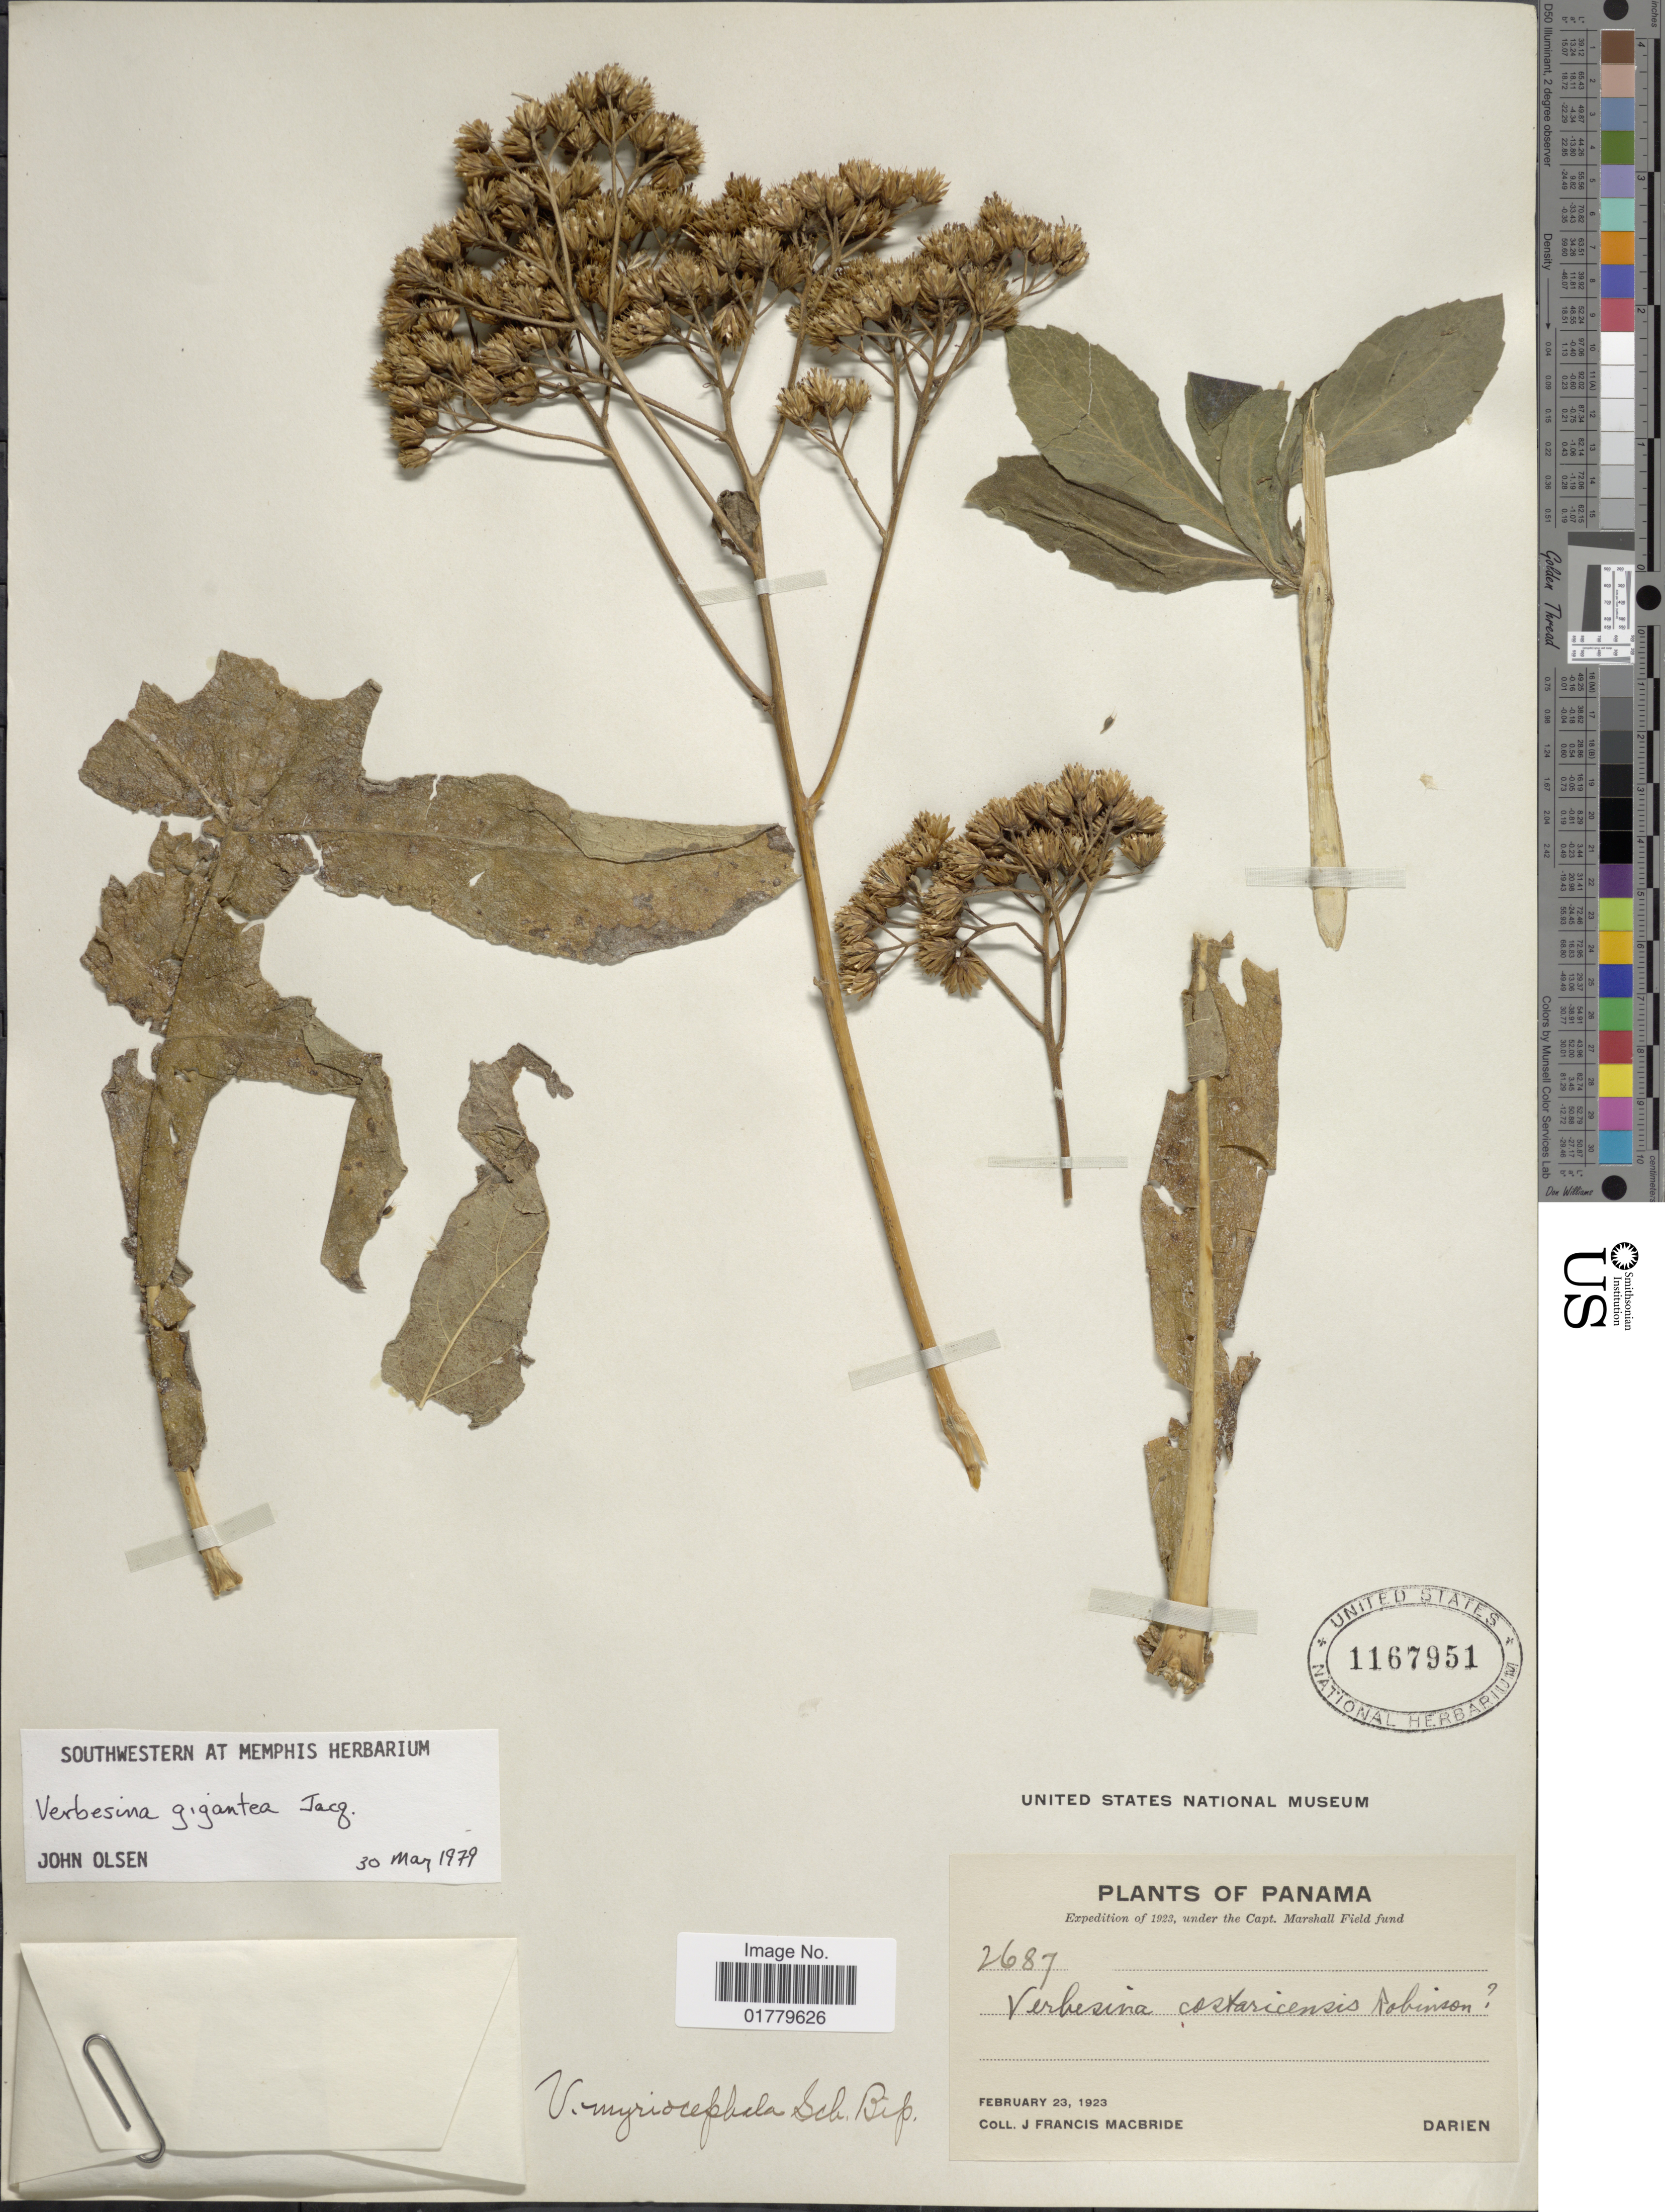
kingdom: Plantae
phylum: Tracheophyta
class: Magnoliopsida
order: Asterales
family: Asteraceae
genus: Verbesina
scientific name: Verbesina gigantea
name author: Jacq.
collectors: J. F. Macbride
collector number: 2687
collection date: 1923-02-23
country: Panama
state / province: Darién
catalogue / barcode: US 1167951